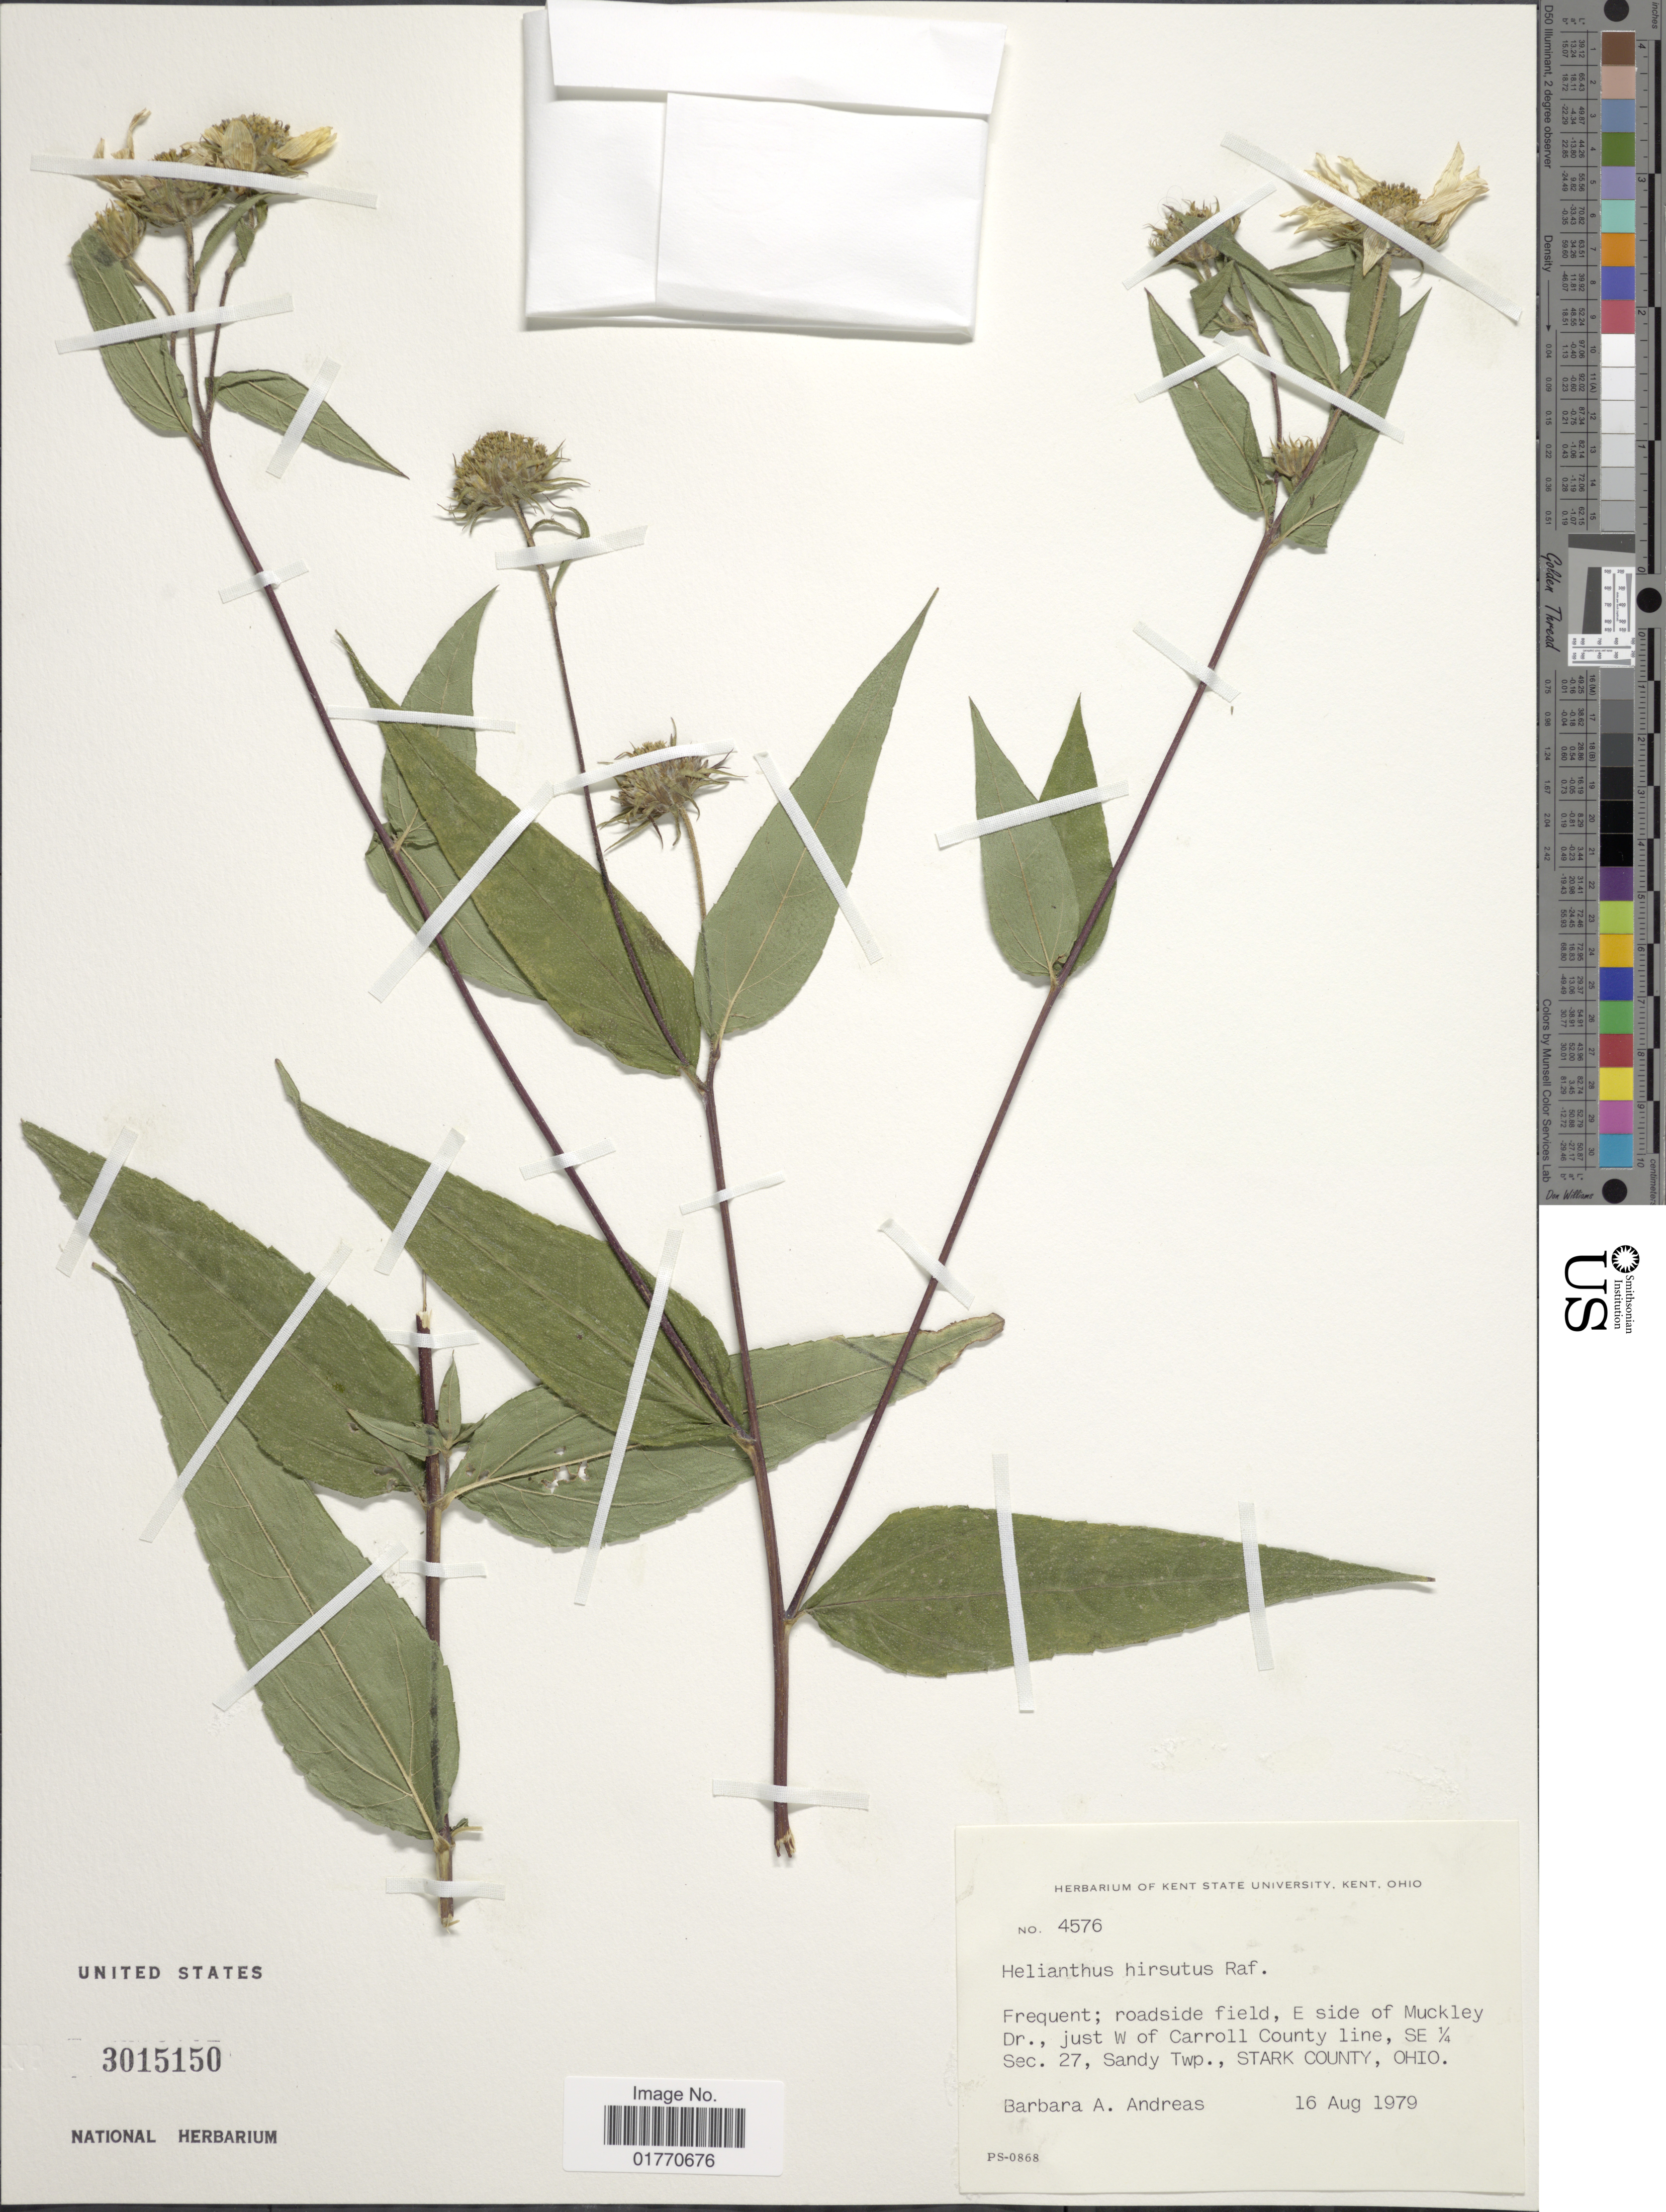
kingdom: Plantae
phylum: Tracheophyta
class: Magnoliopsida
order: Asterales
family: Asteraceae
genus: Helianthus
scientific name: Helianthus hirsutus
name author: Raf.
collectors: B. A. Andreas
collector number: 4576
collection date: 1979-08-16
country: United States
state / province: Ohio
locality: Roadside field, E side of Muckley Dr., just W of Carroll County line, SE 1/4 Sec.27, Sandy Twp., Stark County.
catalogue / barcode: US 3015150